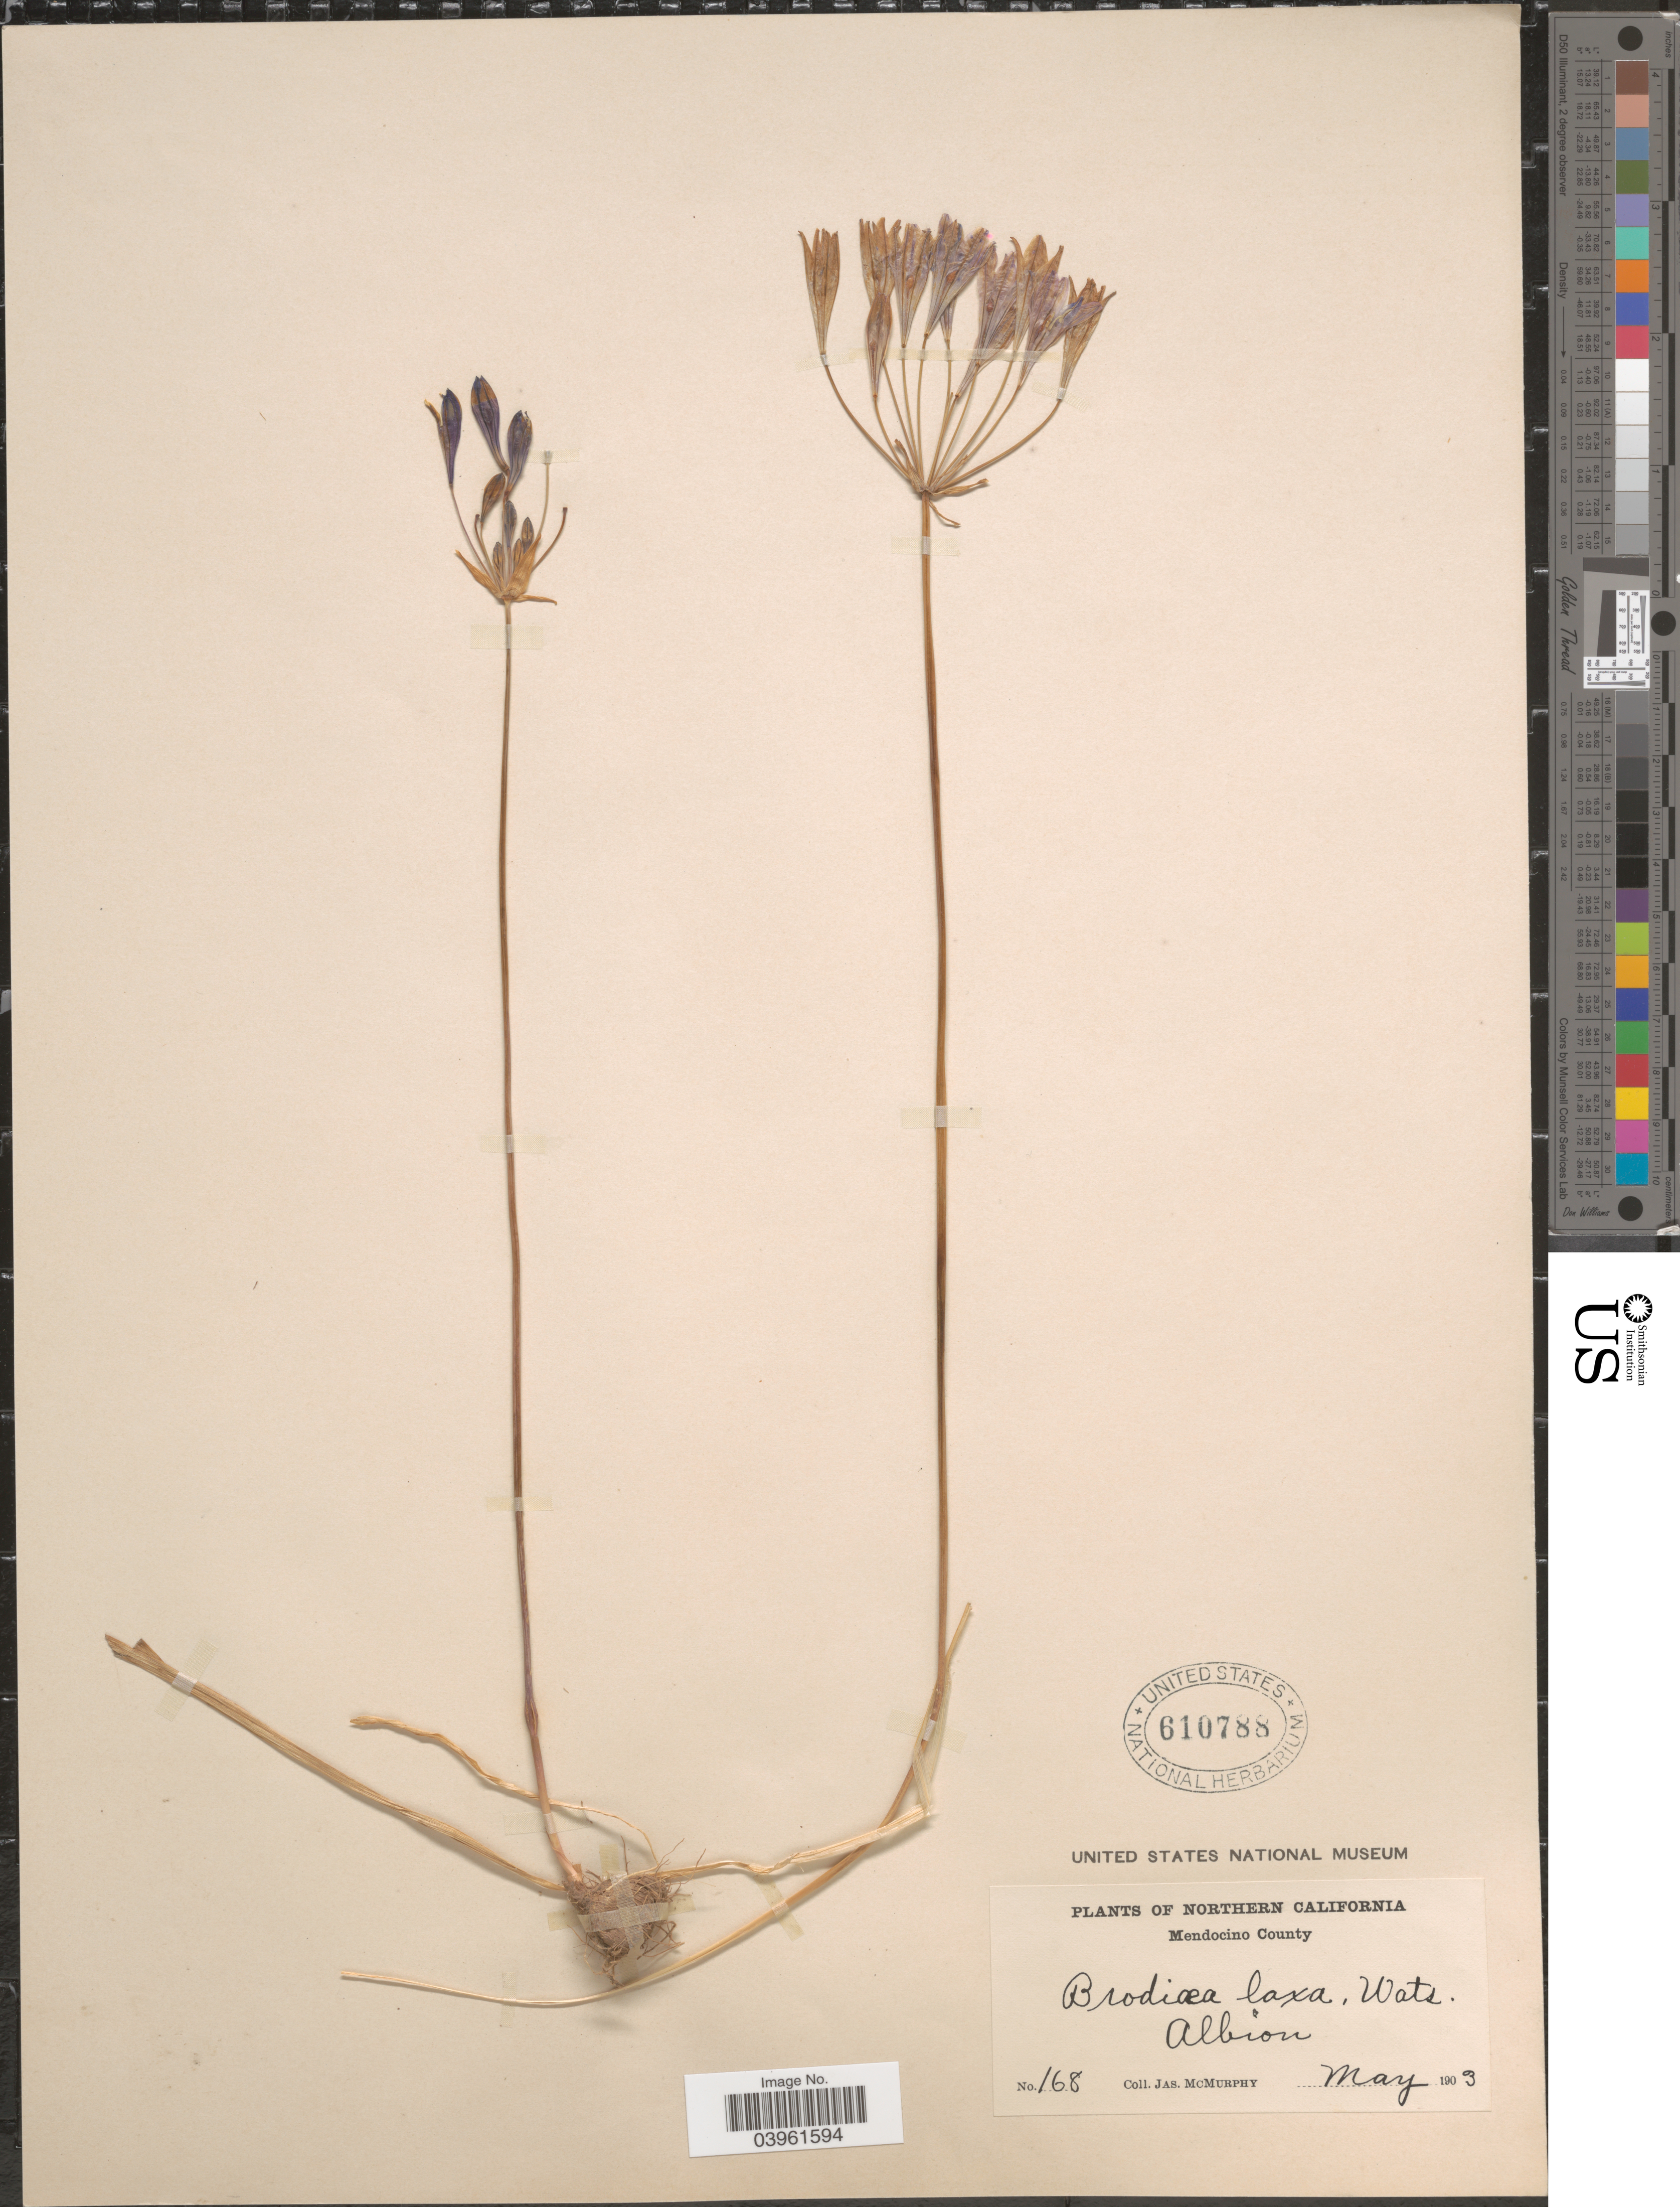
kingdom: Plantae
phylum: Tracheophyta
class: Liliopsida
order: Asparagales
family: Asparagaceae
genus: Triteleia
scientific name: Triteleia laxa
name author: Benth.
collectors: J. McMurphy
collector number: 168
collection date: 1903-05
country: United States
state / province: California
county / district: Mendocino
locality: Northern California. Mendocino County. Albion.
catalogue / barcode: US 610788